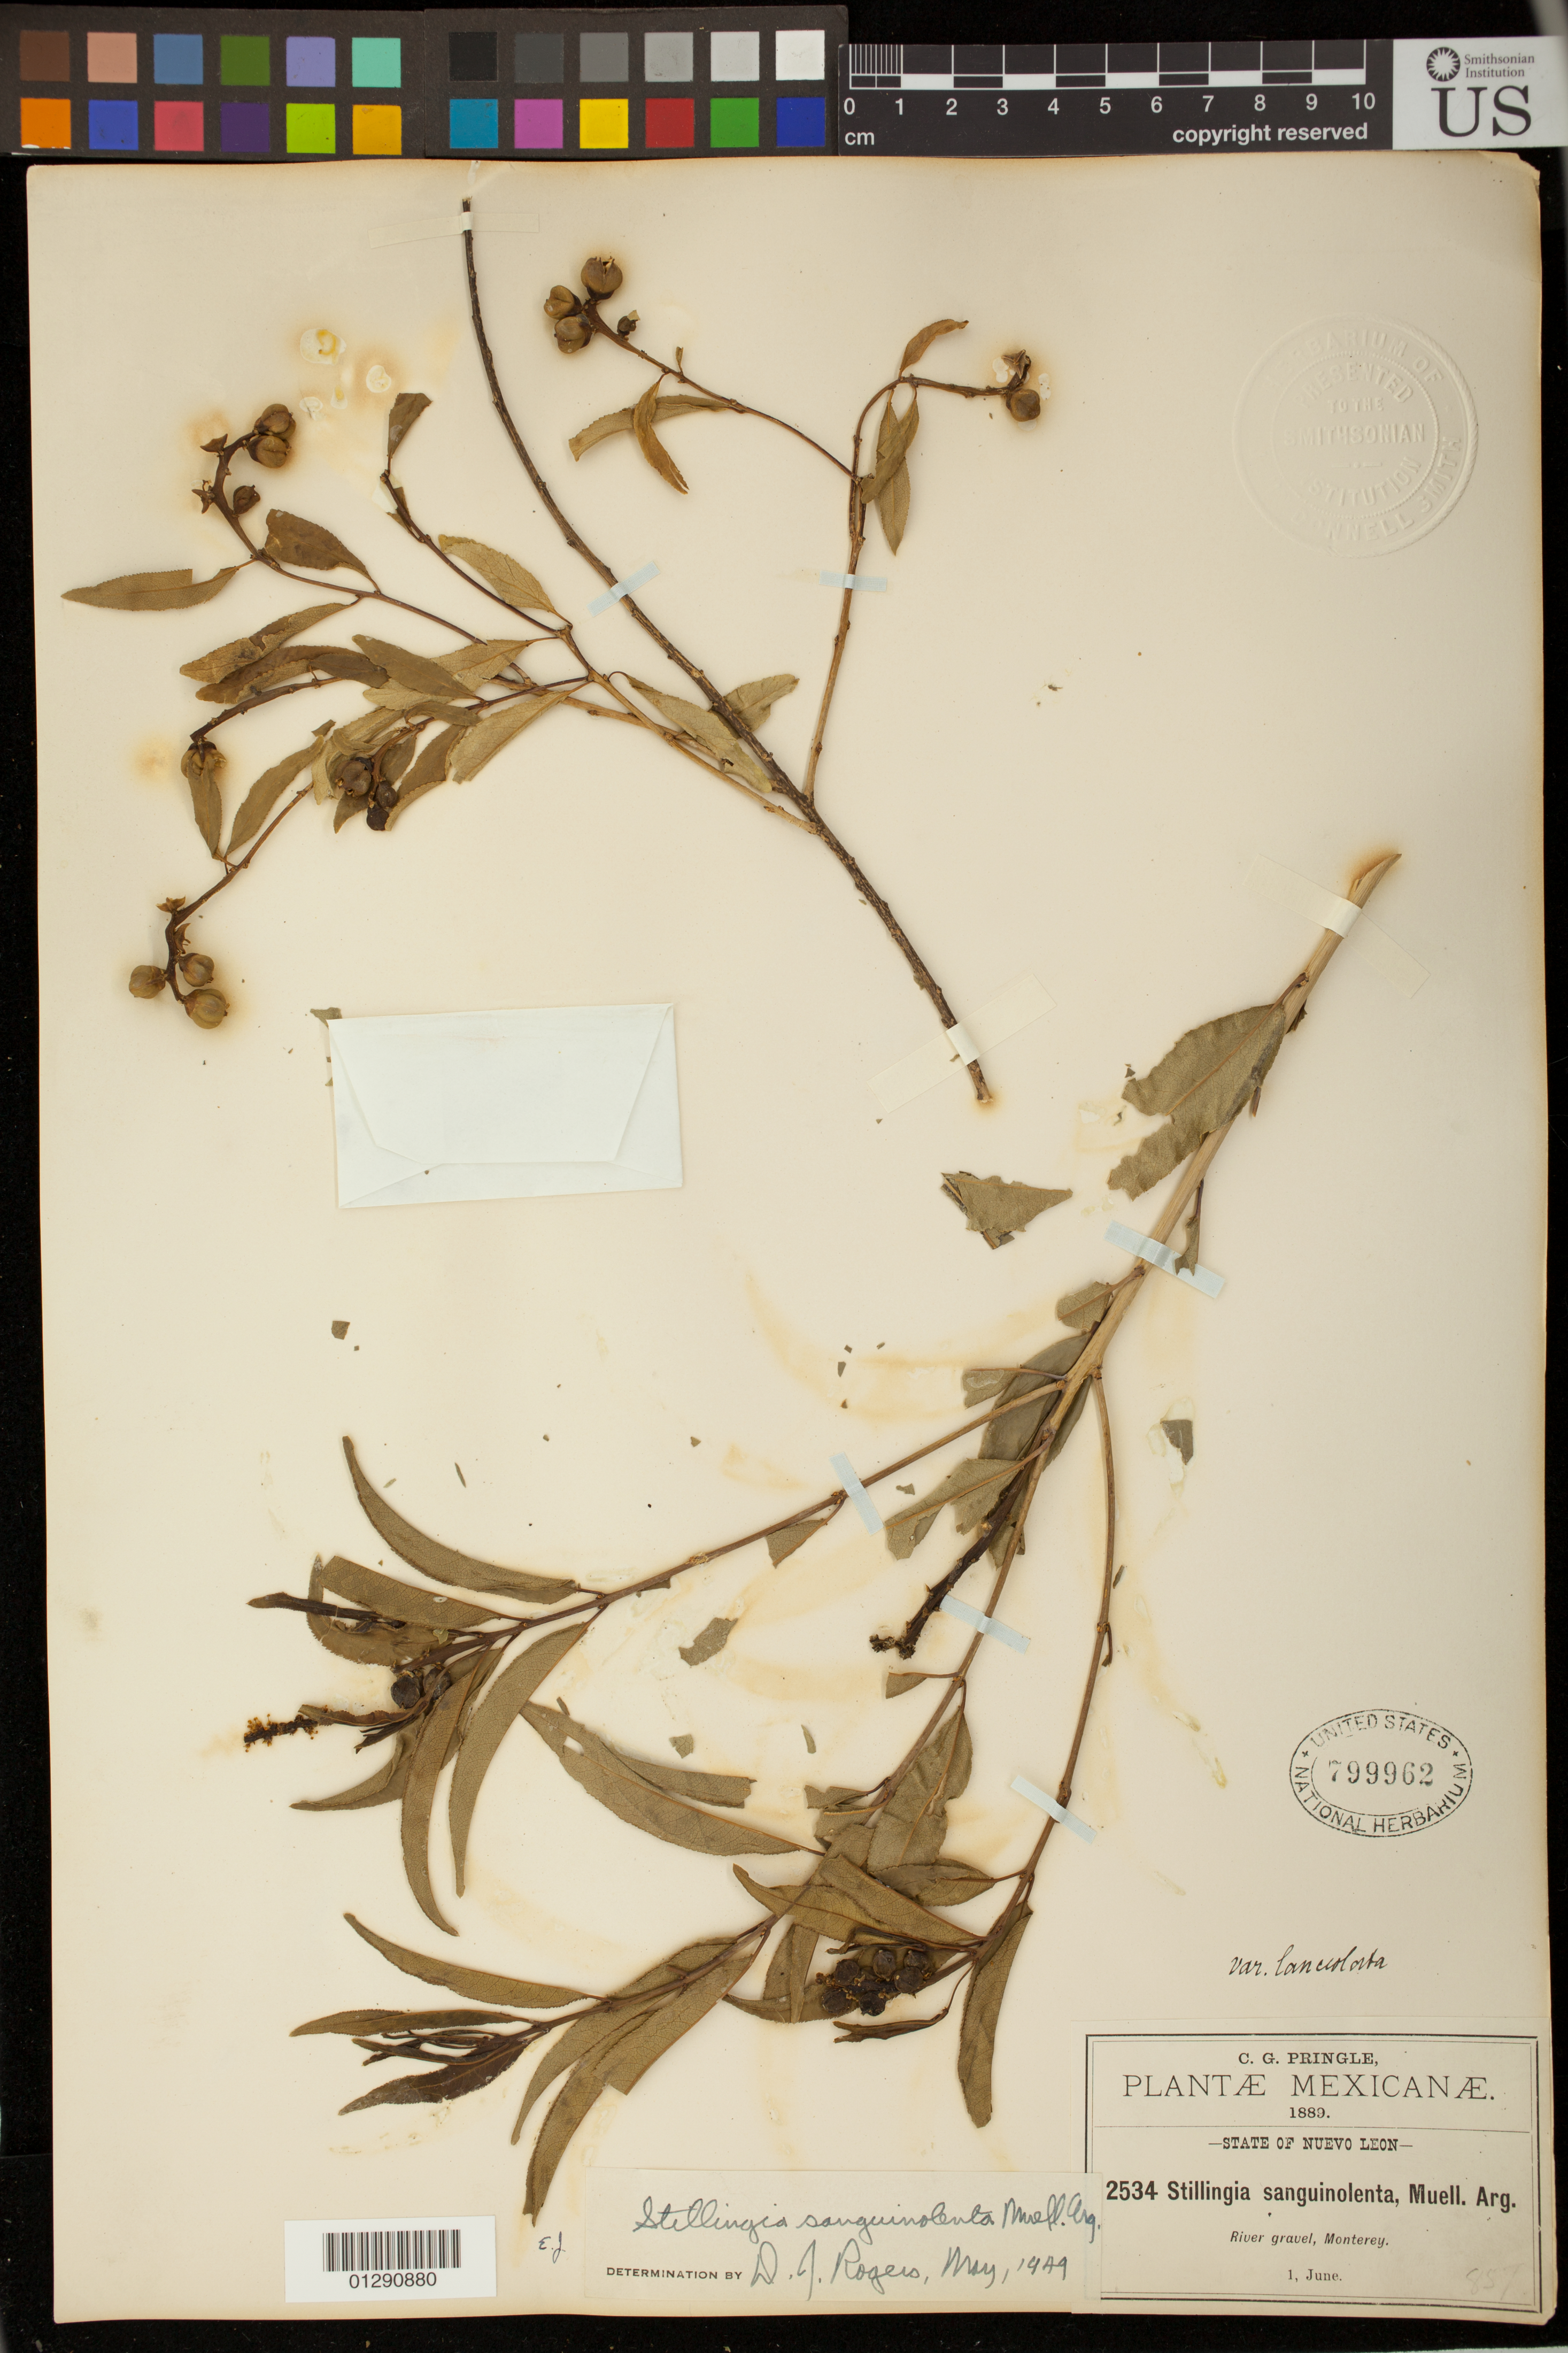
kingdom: Plantae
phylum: Tracheophyta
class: Magnoliopsida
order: Malpighiales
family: Euphorbiaceae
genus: Stillingia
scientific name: Stillingia sanguinolenta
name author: Müll. Arg.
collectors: C. G. Pringle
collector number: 2534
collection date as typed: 01 Jun 1889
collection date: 1889-06-01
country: Mexico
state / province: Nuevo León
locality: State of Nuevo León.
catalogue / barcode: US 799962